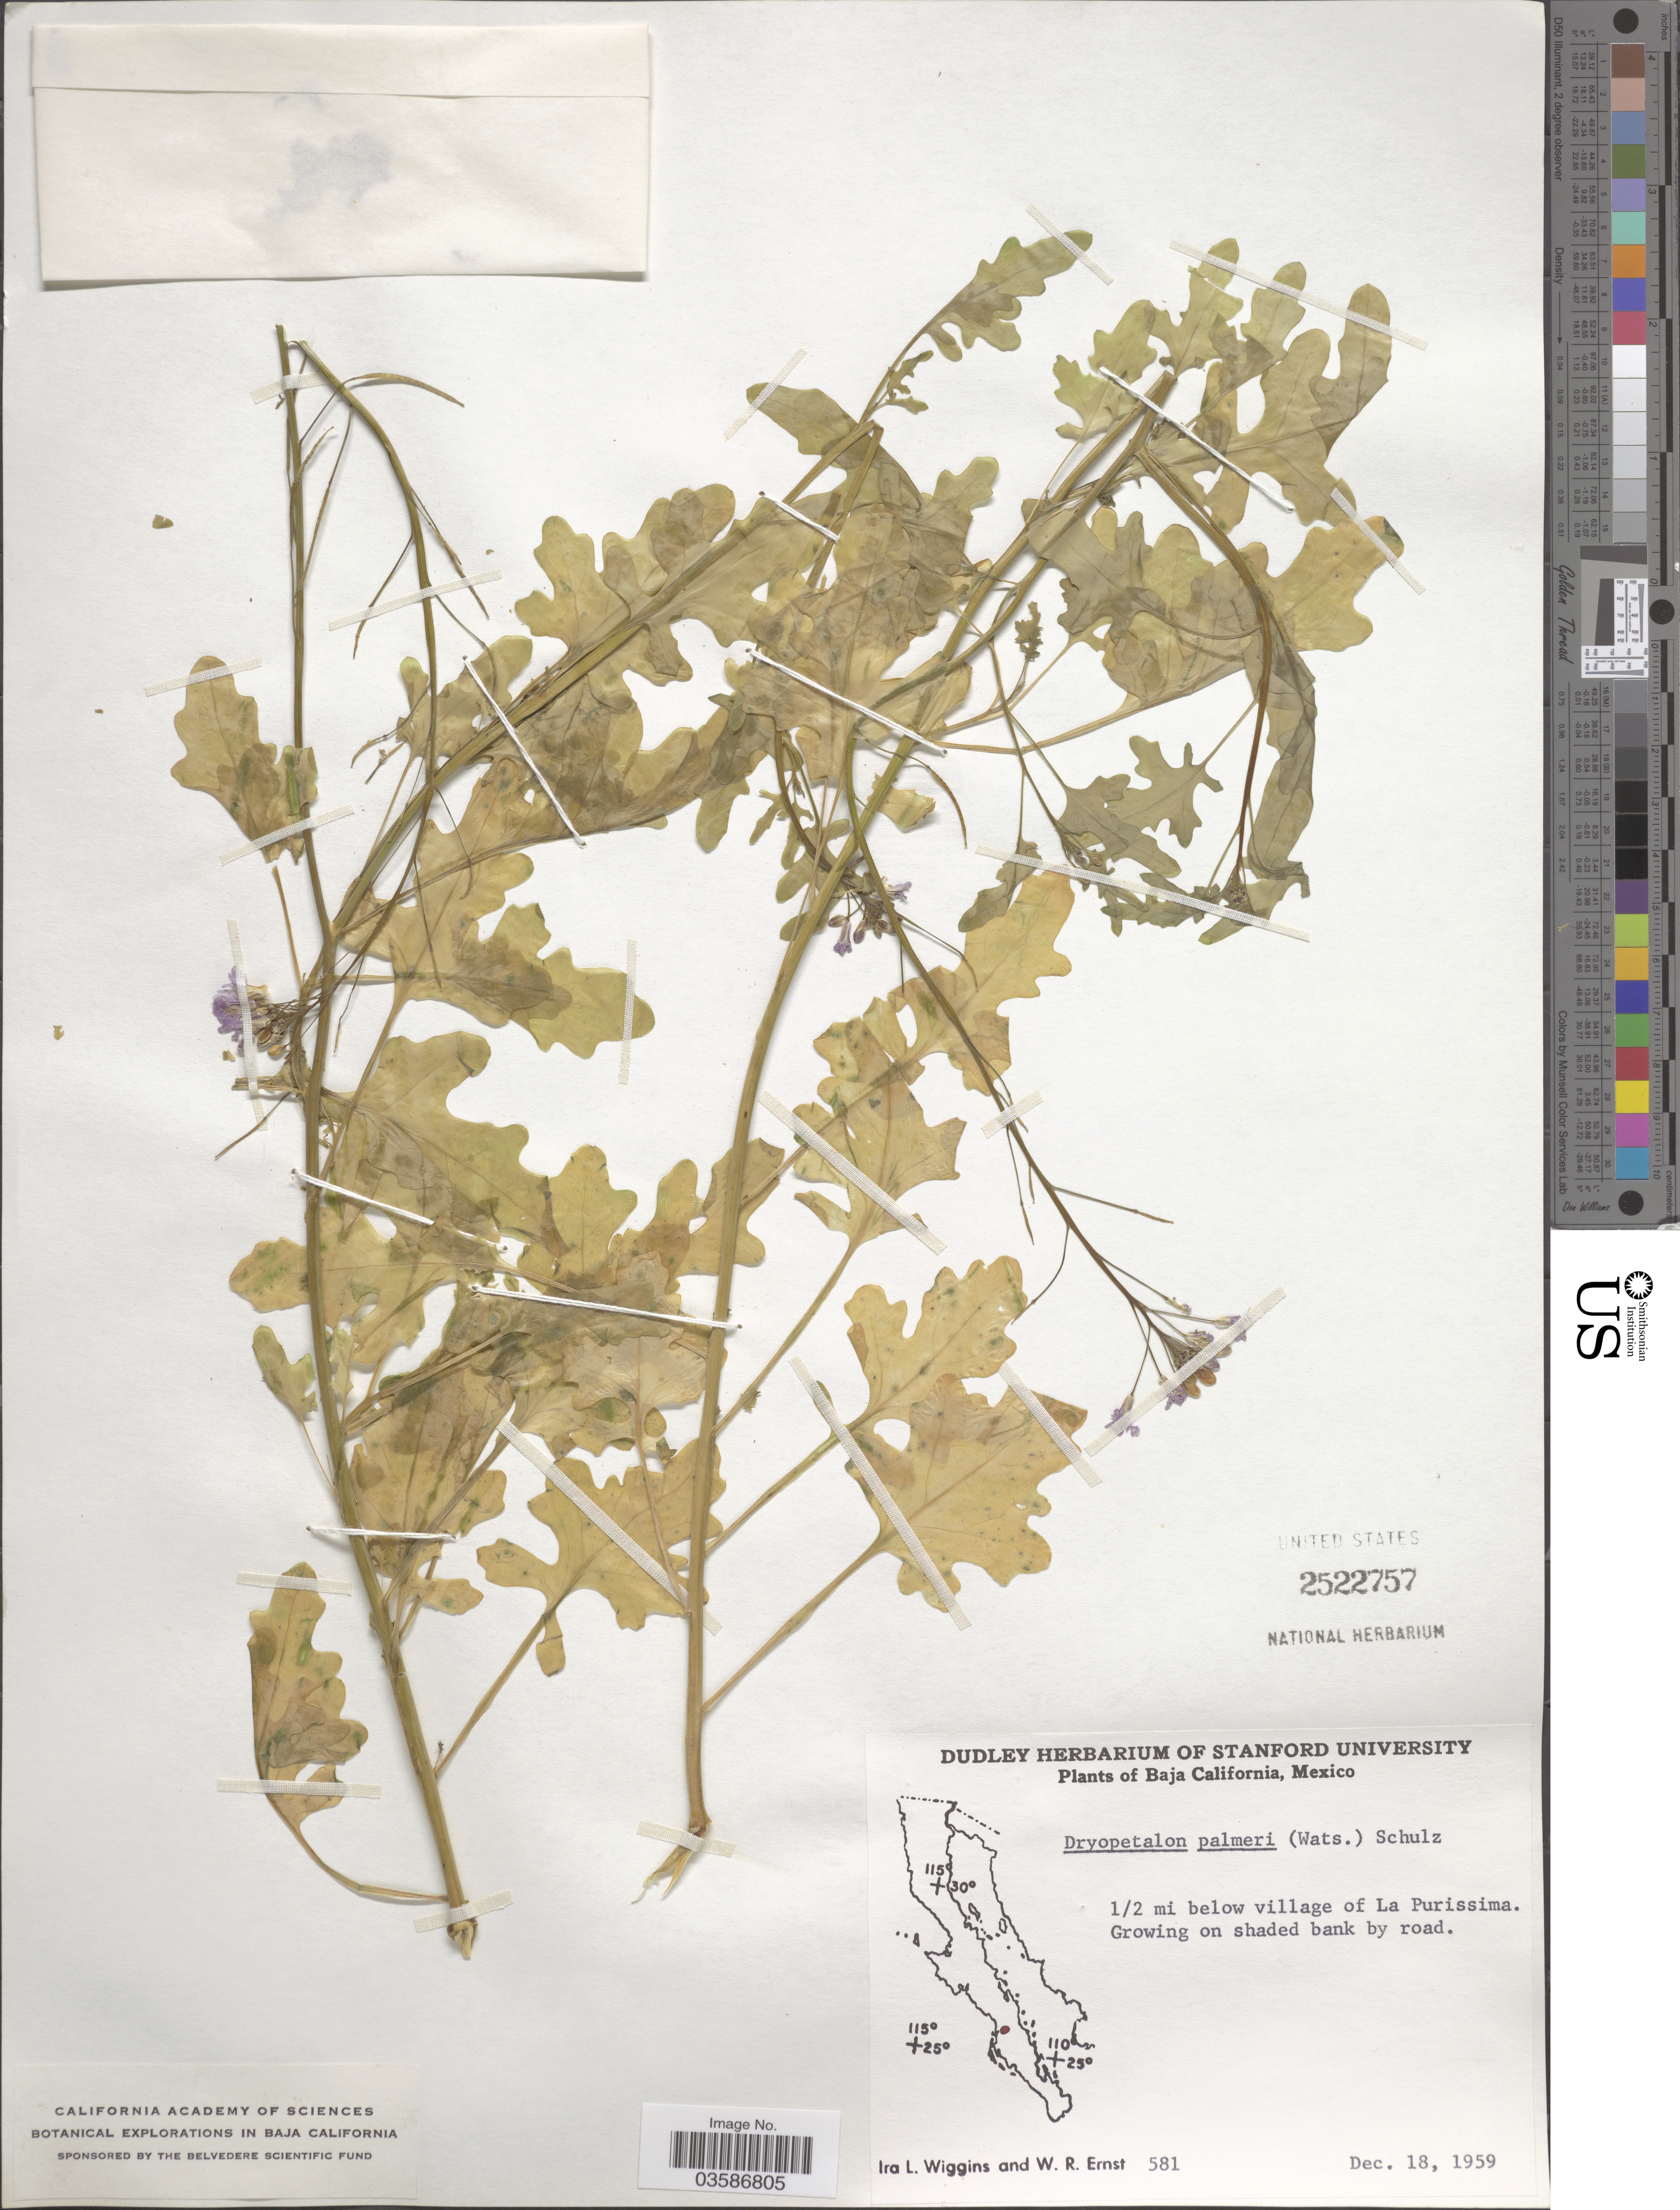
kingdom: Plantae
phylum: Tracheophyta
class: Magnoliopsida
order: Brassicales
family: Brassicaceae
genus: Dryopetalon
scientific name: Dryopetalon palmeri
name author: (S. Watson) O.E. Schulz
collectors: I. L. Wiggins & W. R. Ernst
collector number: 581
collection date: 1959-12-18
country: Mexico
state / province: Baja California Sur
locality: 1/2 mi below village of La Purissima. Growing on shaded bank by road.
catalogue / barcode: US 2522757